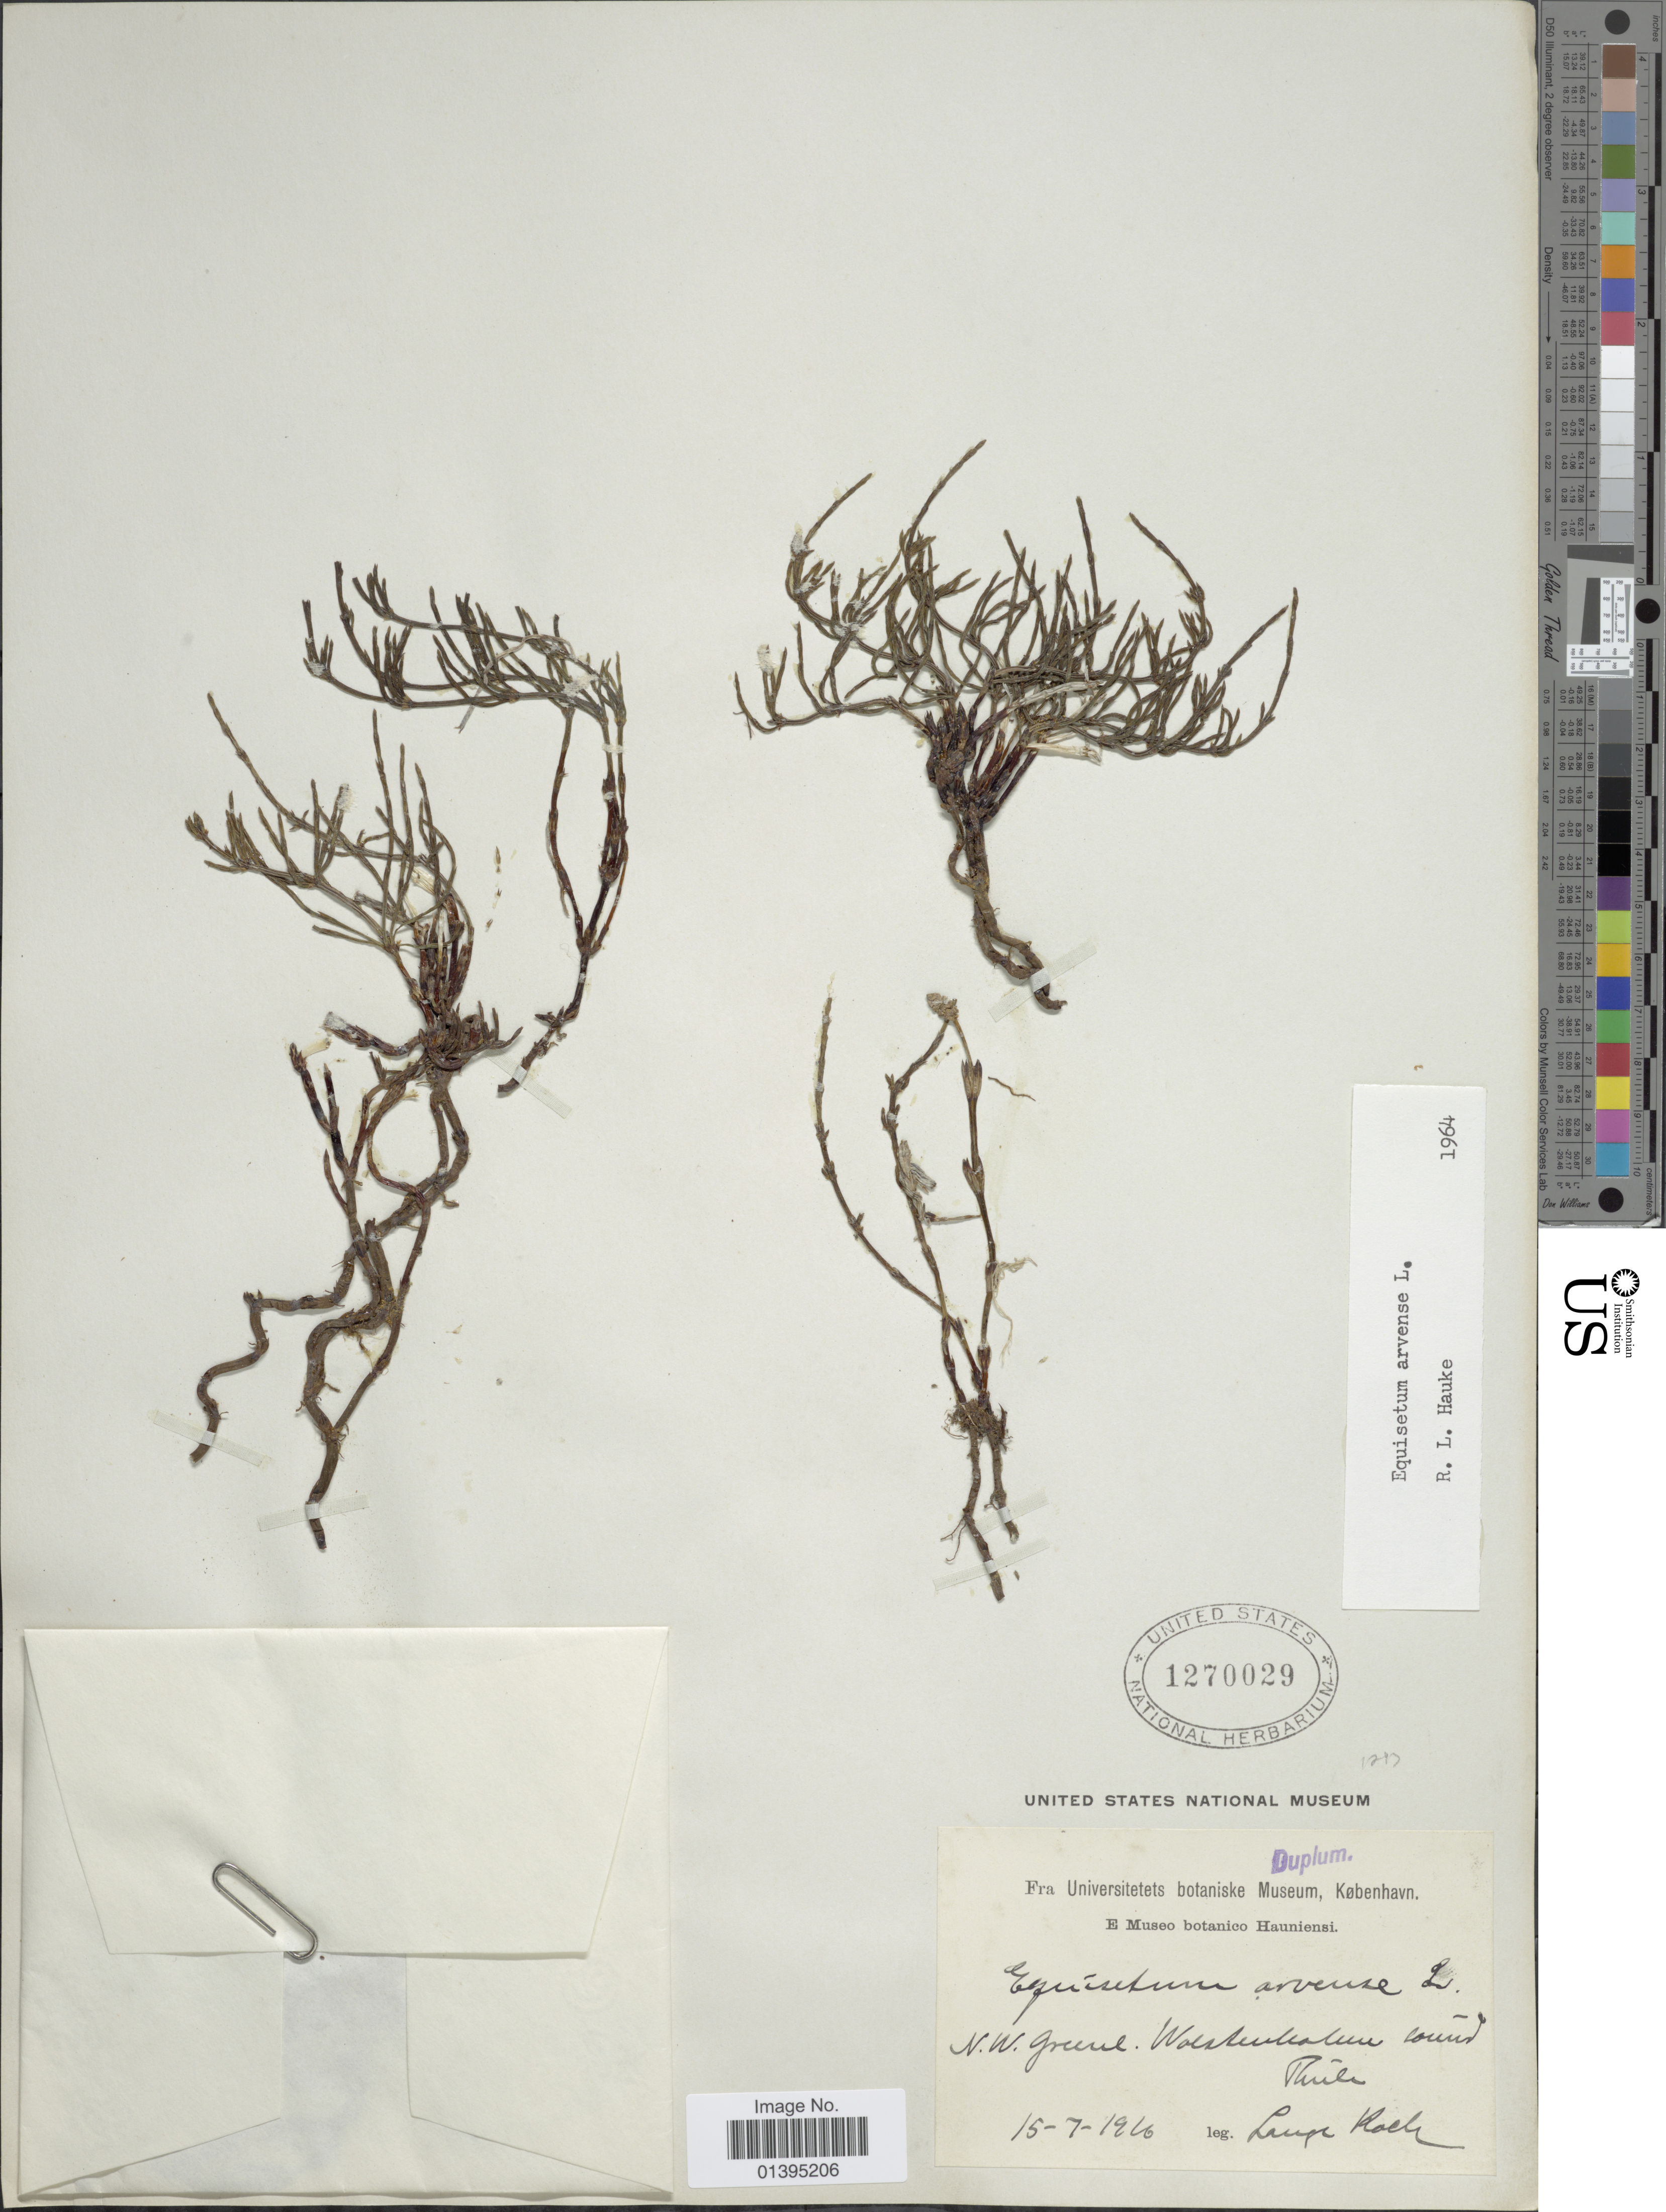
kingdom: Plantae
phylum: Tracheophyta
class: Polypodiopsida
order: Equisetales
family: Equisetaceae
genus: Equisetum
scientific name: Equisetum arvense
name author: L.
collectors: L. Koch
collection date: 1910-07-15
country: Greenland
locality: N.W. Greenl. Wolstenholme sound Thule.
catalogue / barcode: US 1270029